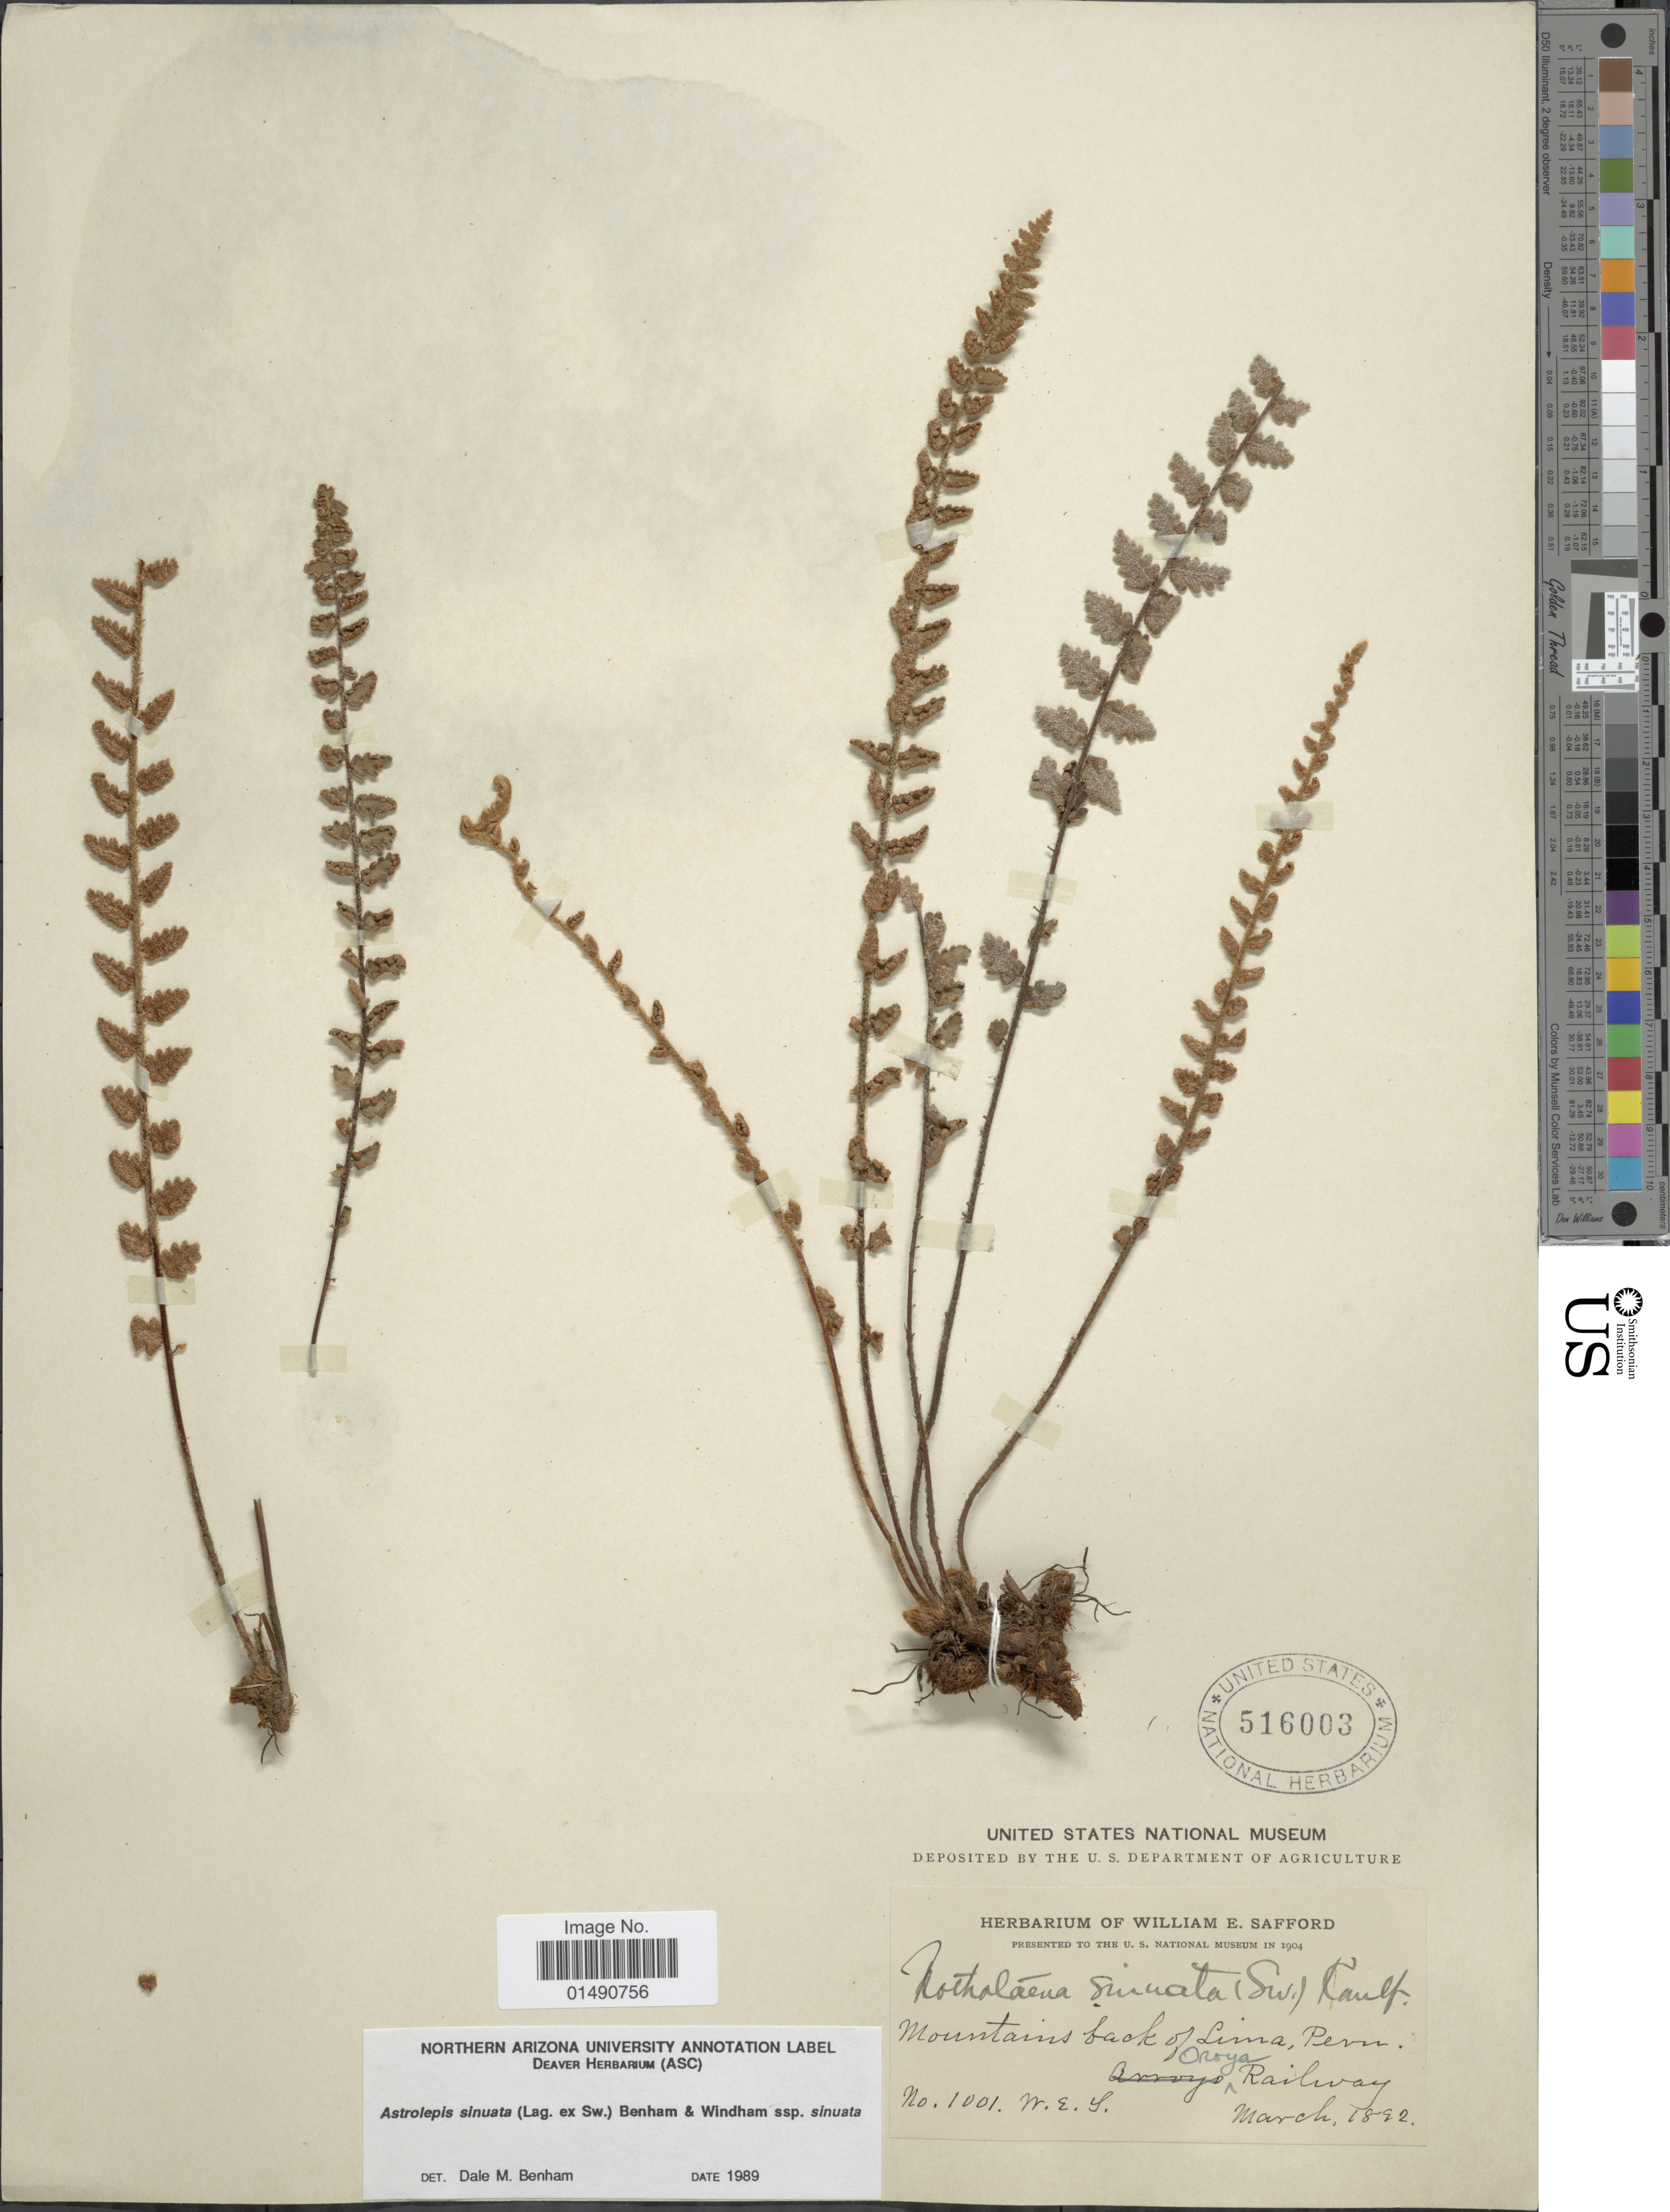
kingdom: Plantae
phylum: Tracheophyta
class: Polypodiopsida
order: Polypodiales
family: Pteridaceae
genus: Astrolepis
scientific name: Astrolepis sinuata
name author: (Lag. ex Sw.) D.M. Benham & Windham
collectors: W. E. Safford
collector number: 1001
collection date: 1892-03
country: Peru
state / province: Lima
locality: Mountains back of Lima, Peru, Oroya, Railway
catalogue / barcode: US 516003